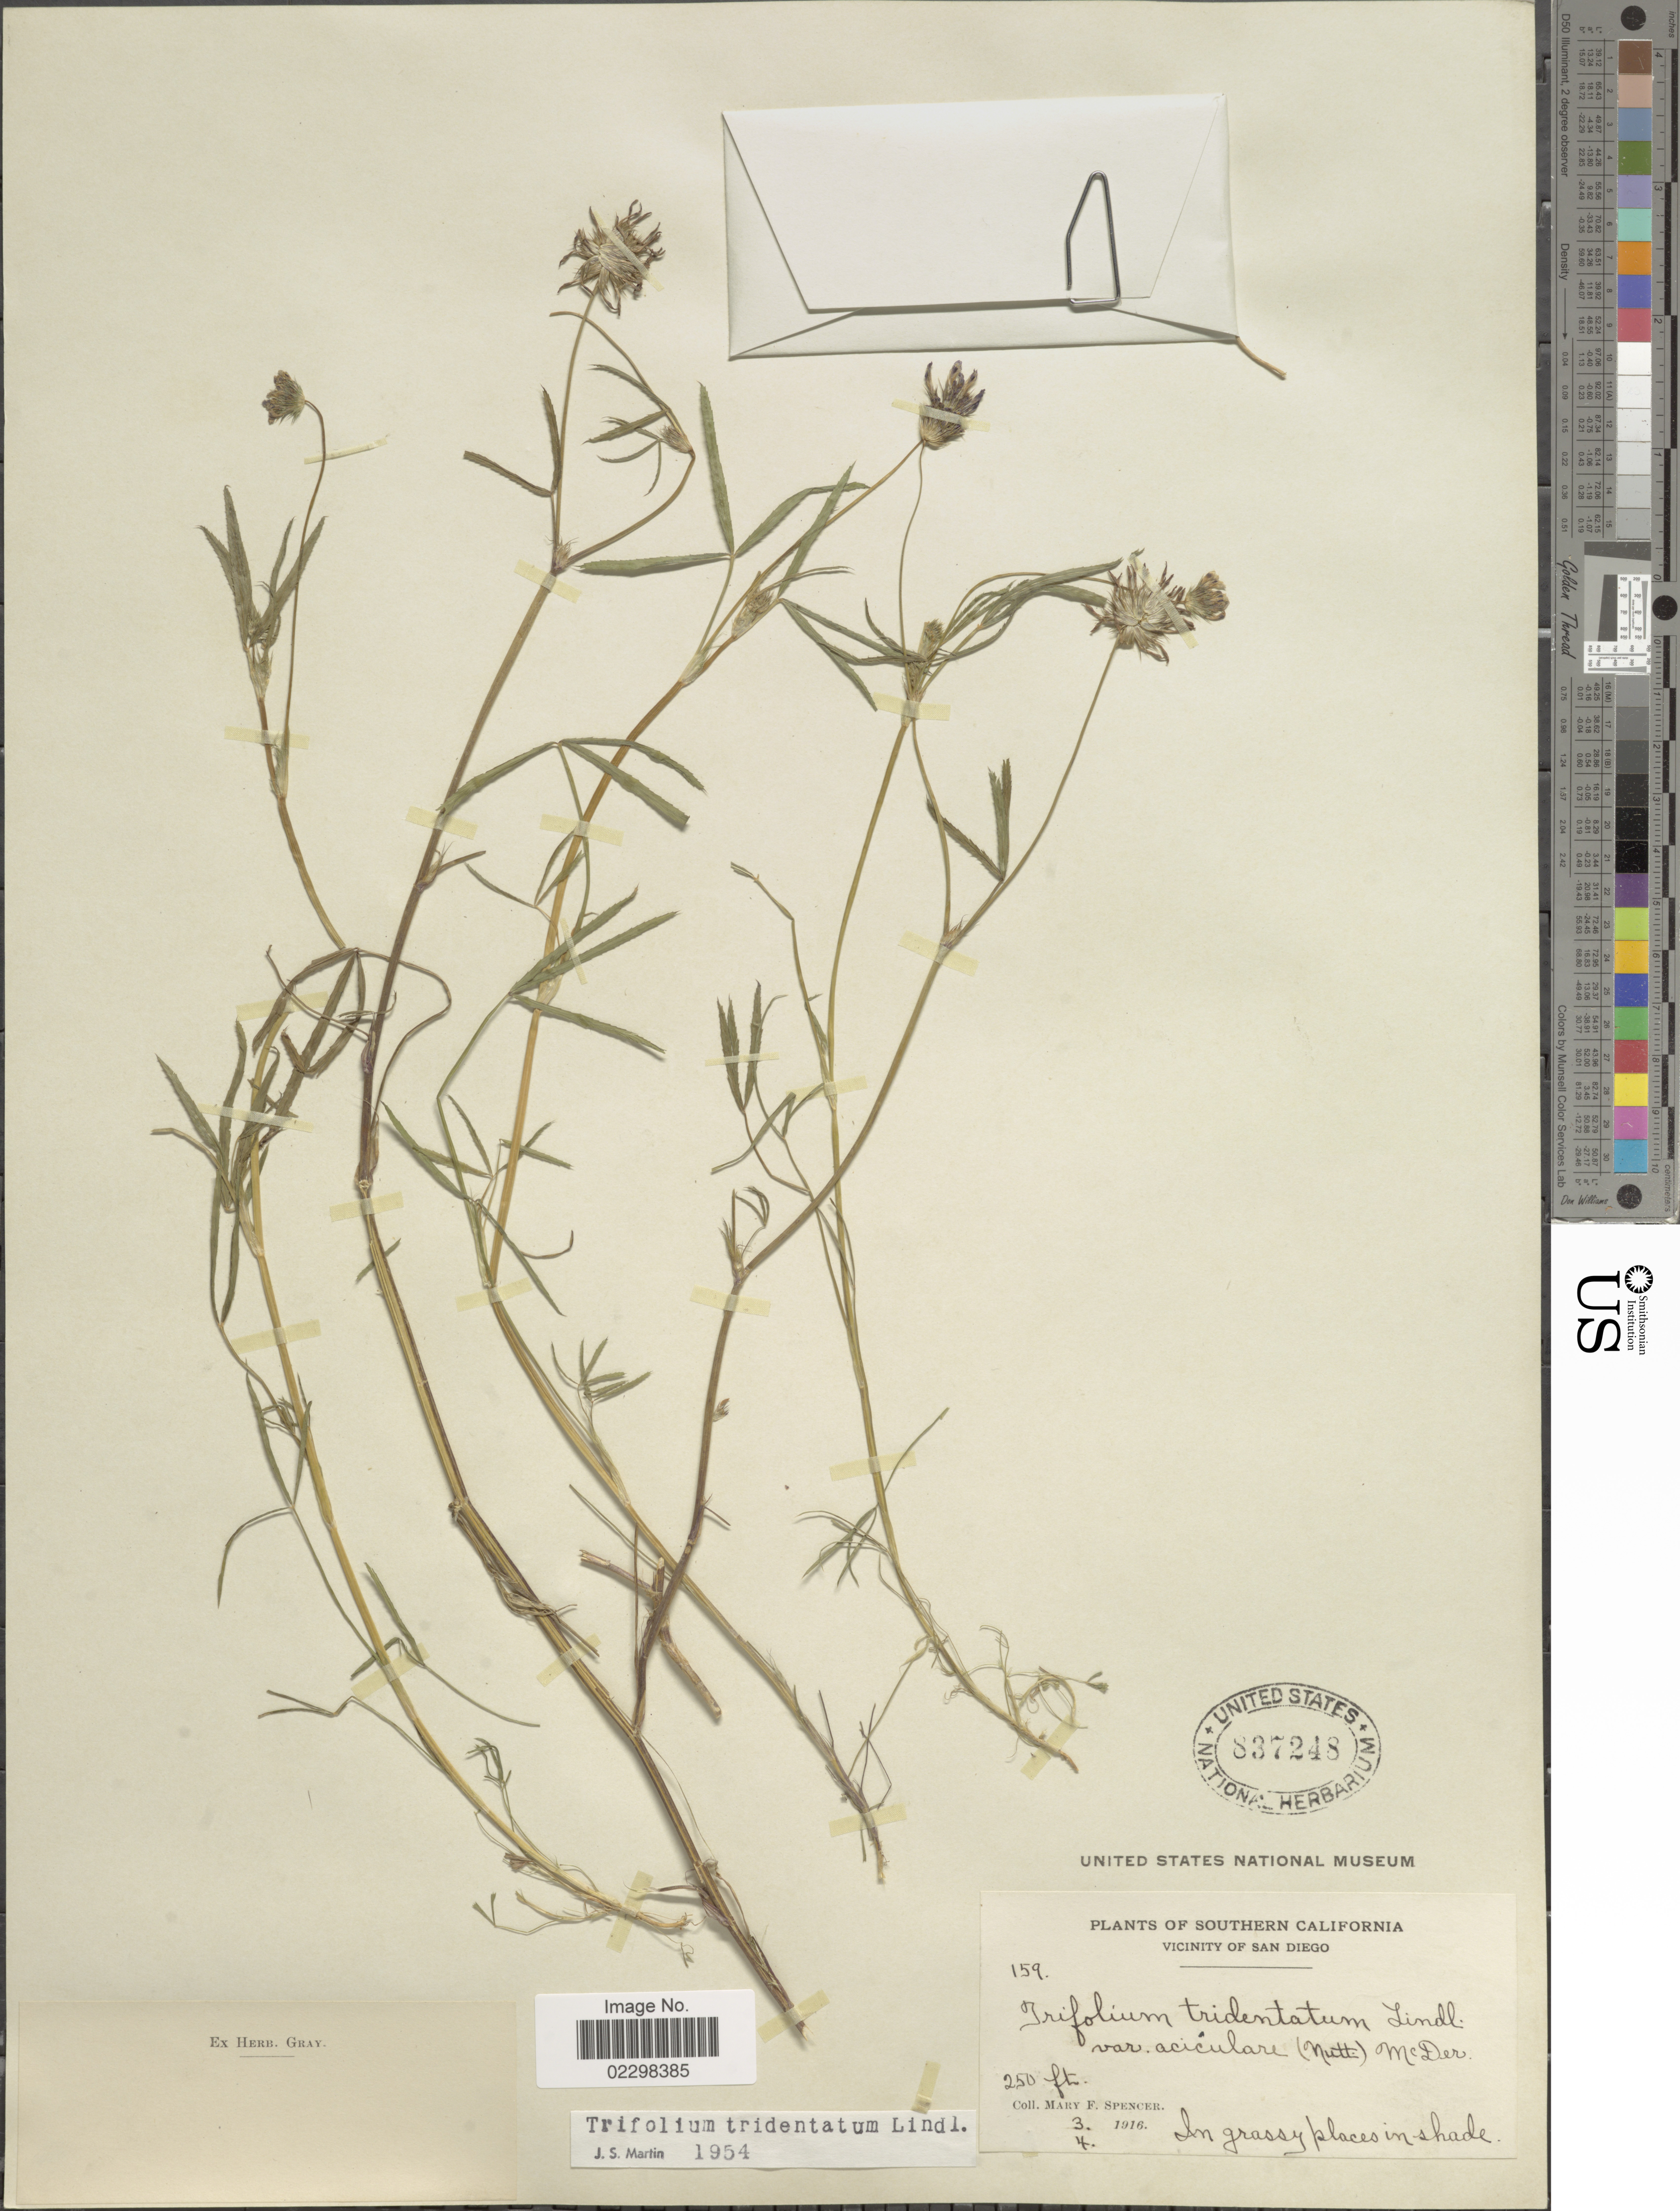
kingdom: Plantae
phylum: Tracheophyta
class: Magnoliopsida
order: Fabales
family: Fabaceae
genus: Trifolium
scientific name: Trifolium tridentatum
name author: Lindl.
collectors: M. Spencer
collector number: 159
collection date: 1916-03-04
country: United States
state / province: California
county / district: San Diego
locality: Southern California. Vicinity of San Diego.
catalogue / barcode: US 837248